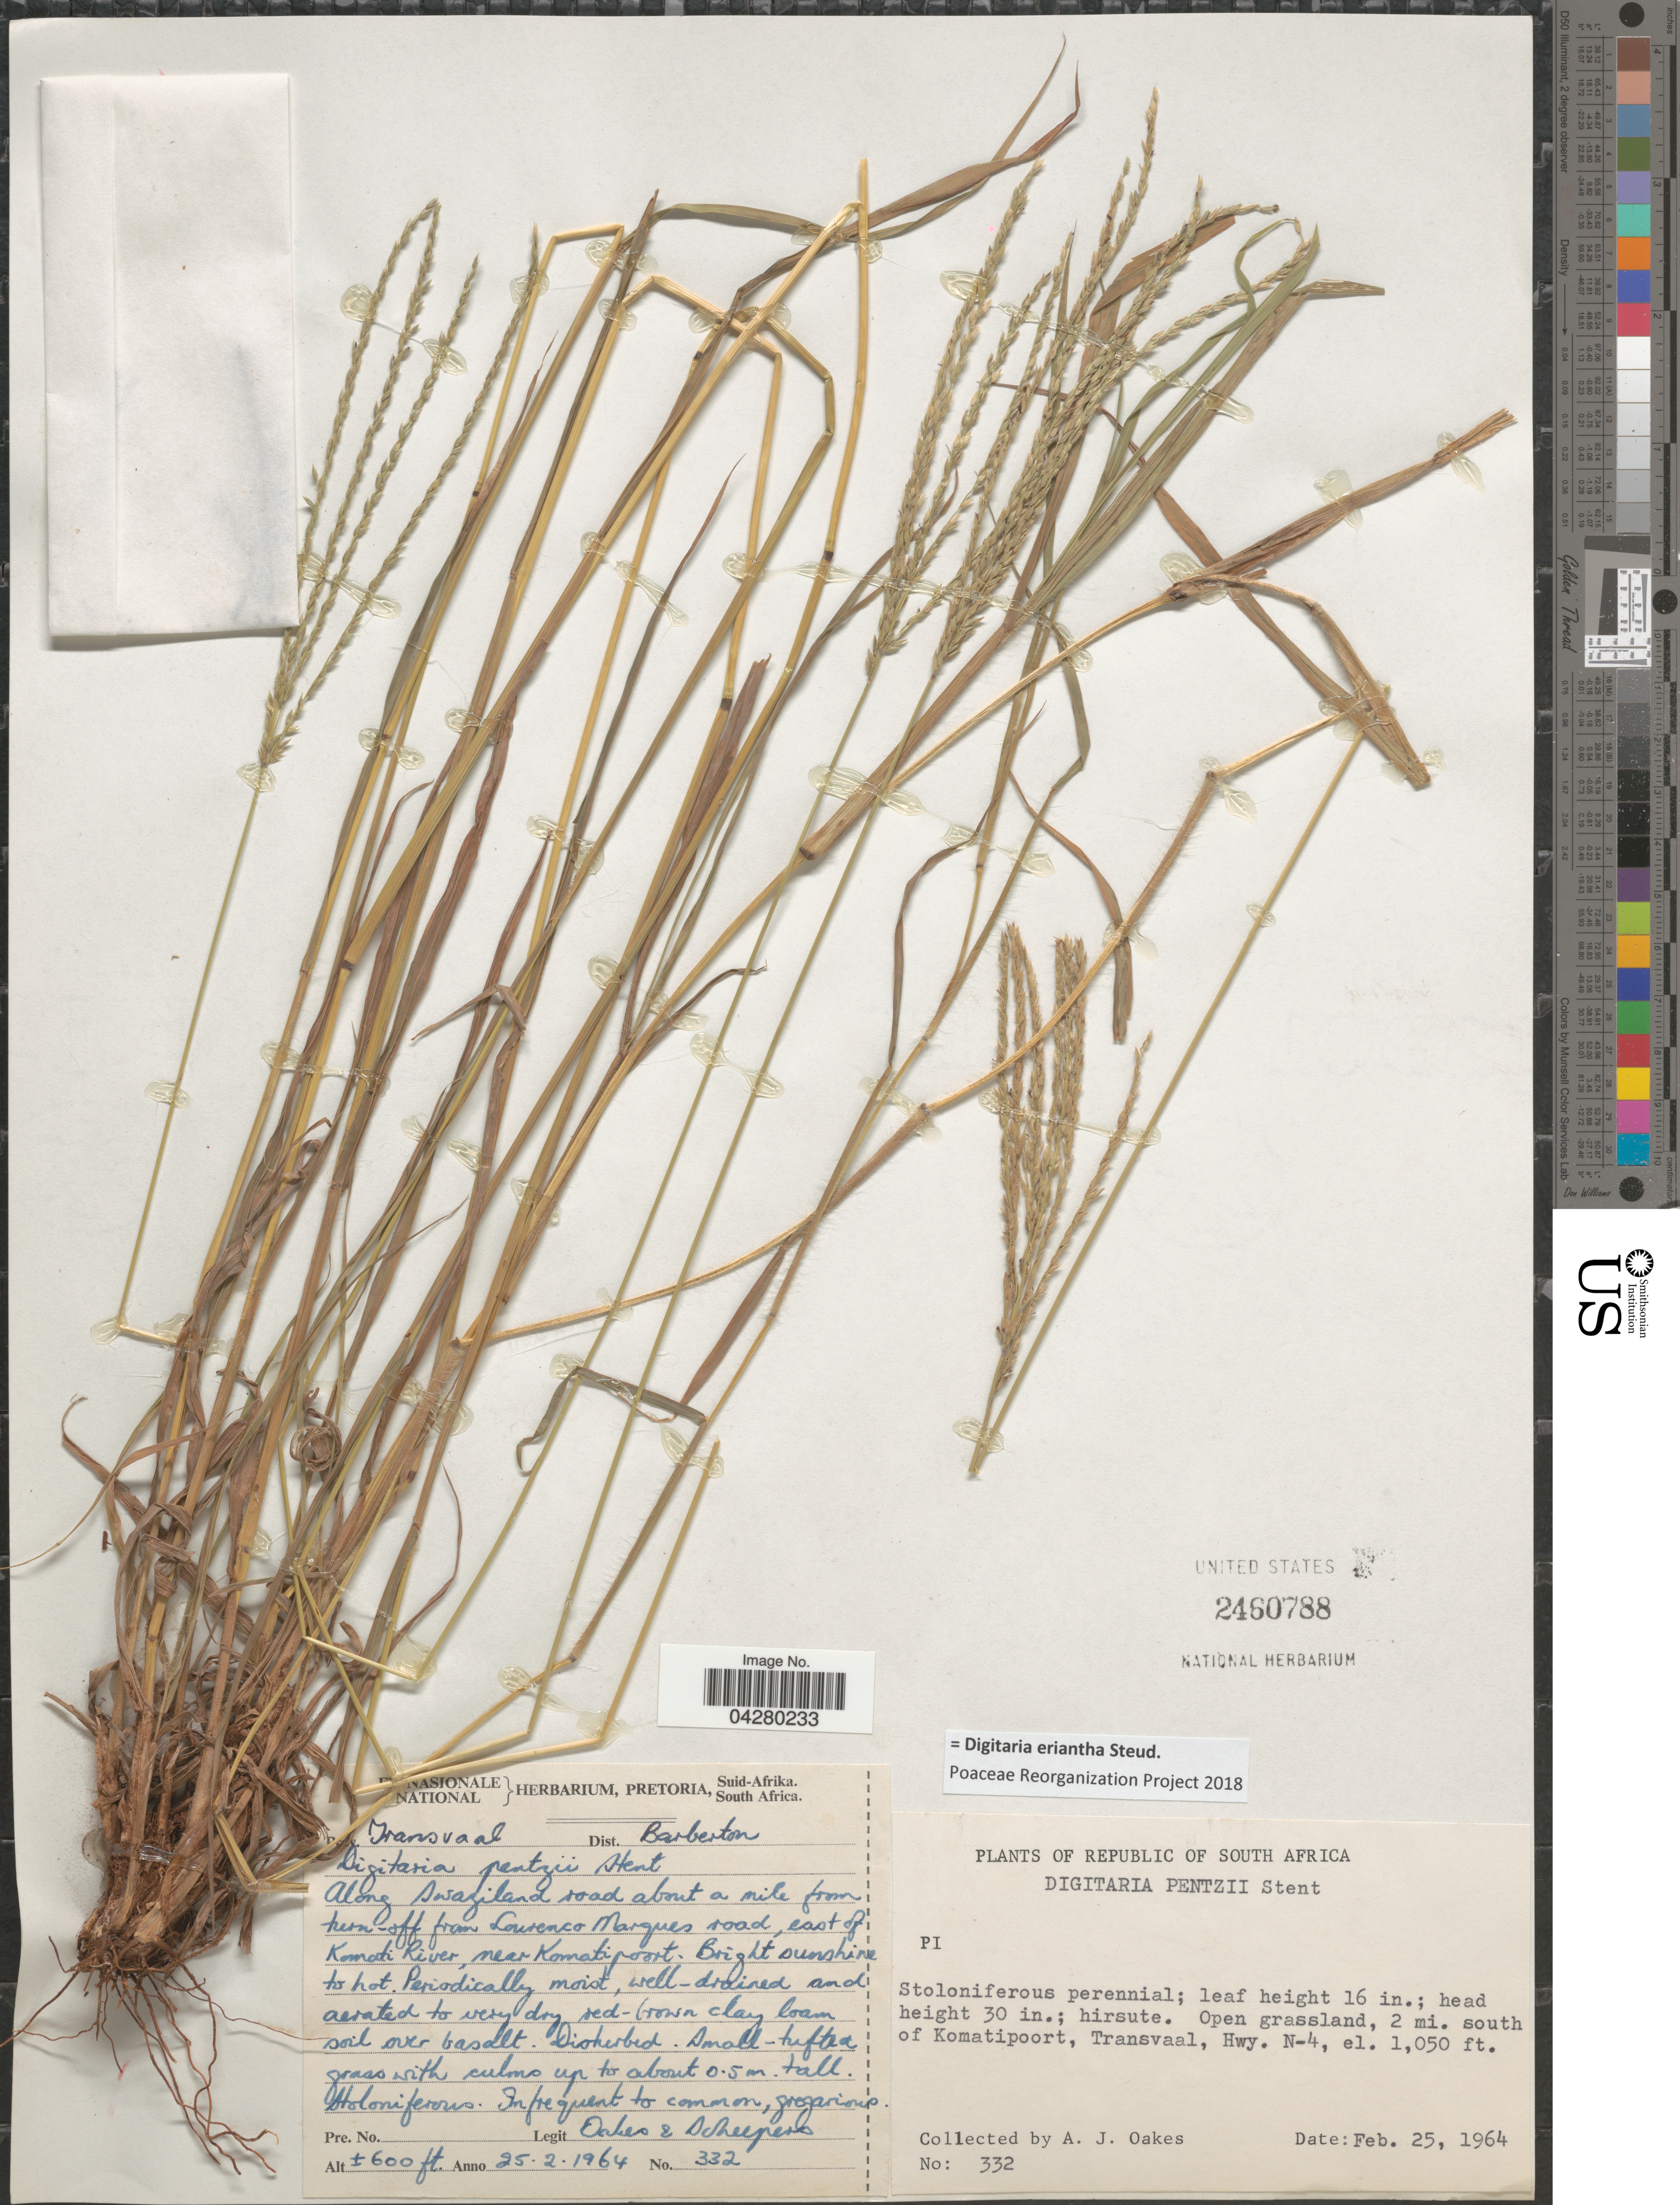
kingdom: Plantae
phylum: Tracheophyta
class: Liliopsida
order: Poales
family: Poaceae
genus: Digitaria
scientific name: Digitaria eriantha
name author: Steud.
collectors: A. Oakes & J. Scheepers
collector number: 332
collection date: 1964-02-25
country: South Africa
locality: [illegible text] Transvaal. Dist. Barberton. Along Swaziland road about a mile from turn-off Lourenco Marques road, east of Komati River, near Komatipoort. Open grassland, 2 mi. south of Komatipoort, Transvaal, Hwy. N-4.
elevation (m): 320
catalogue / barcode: US 2460788